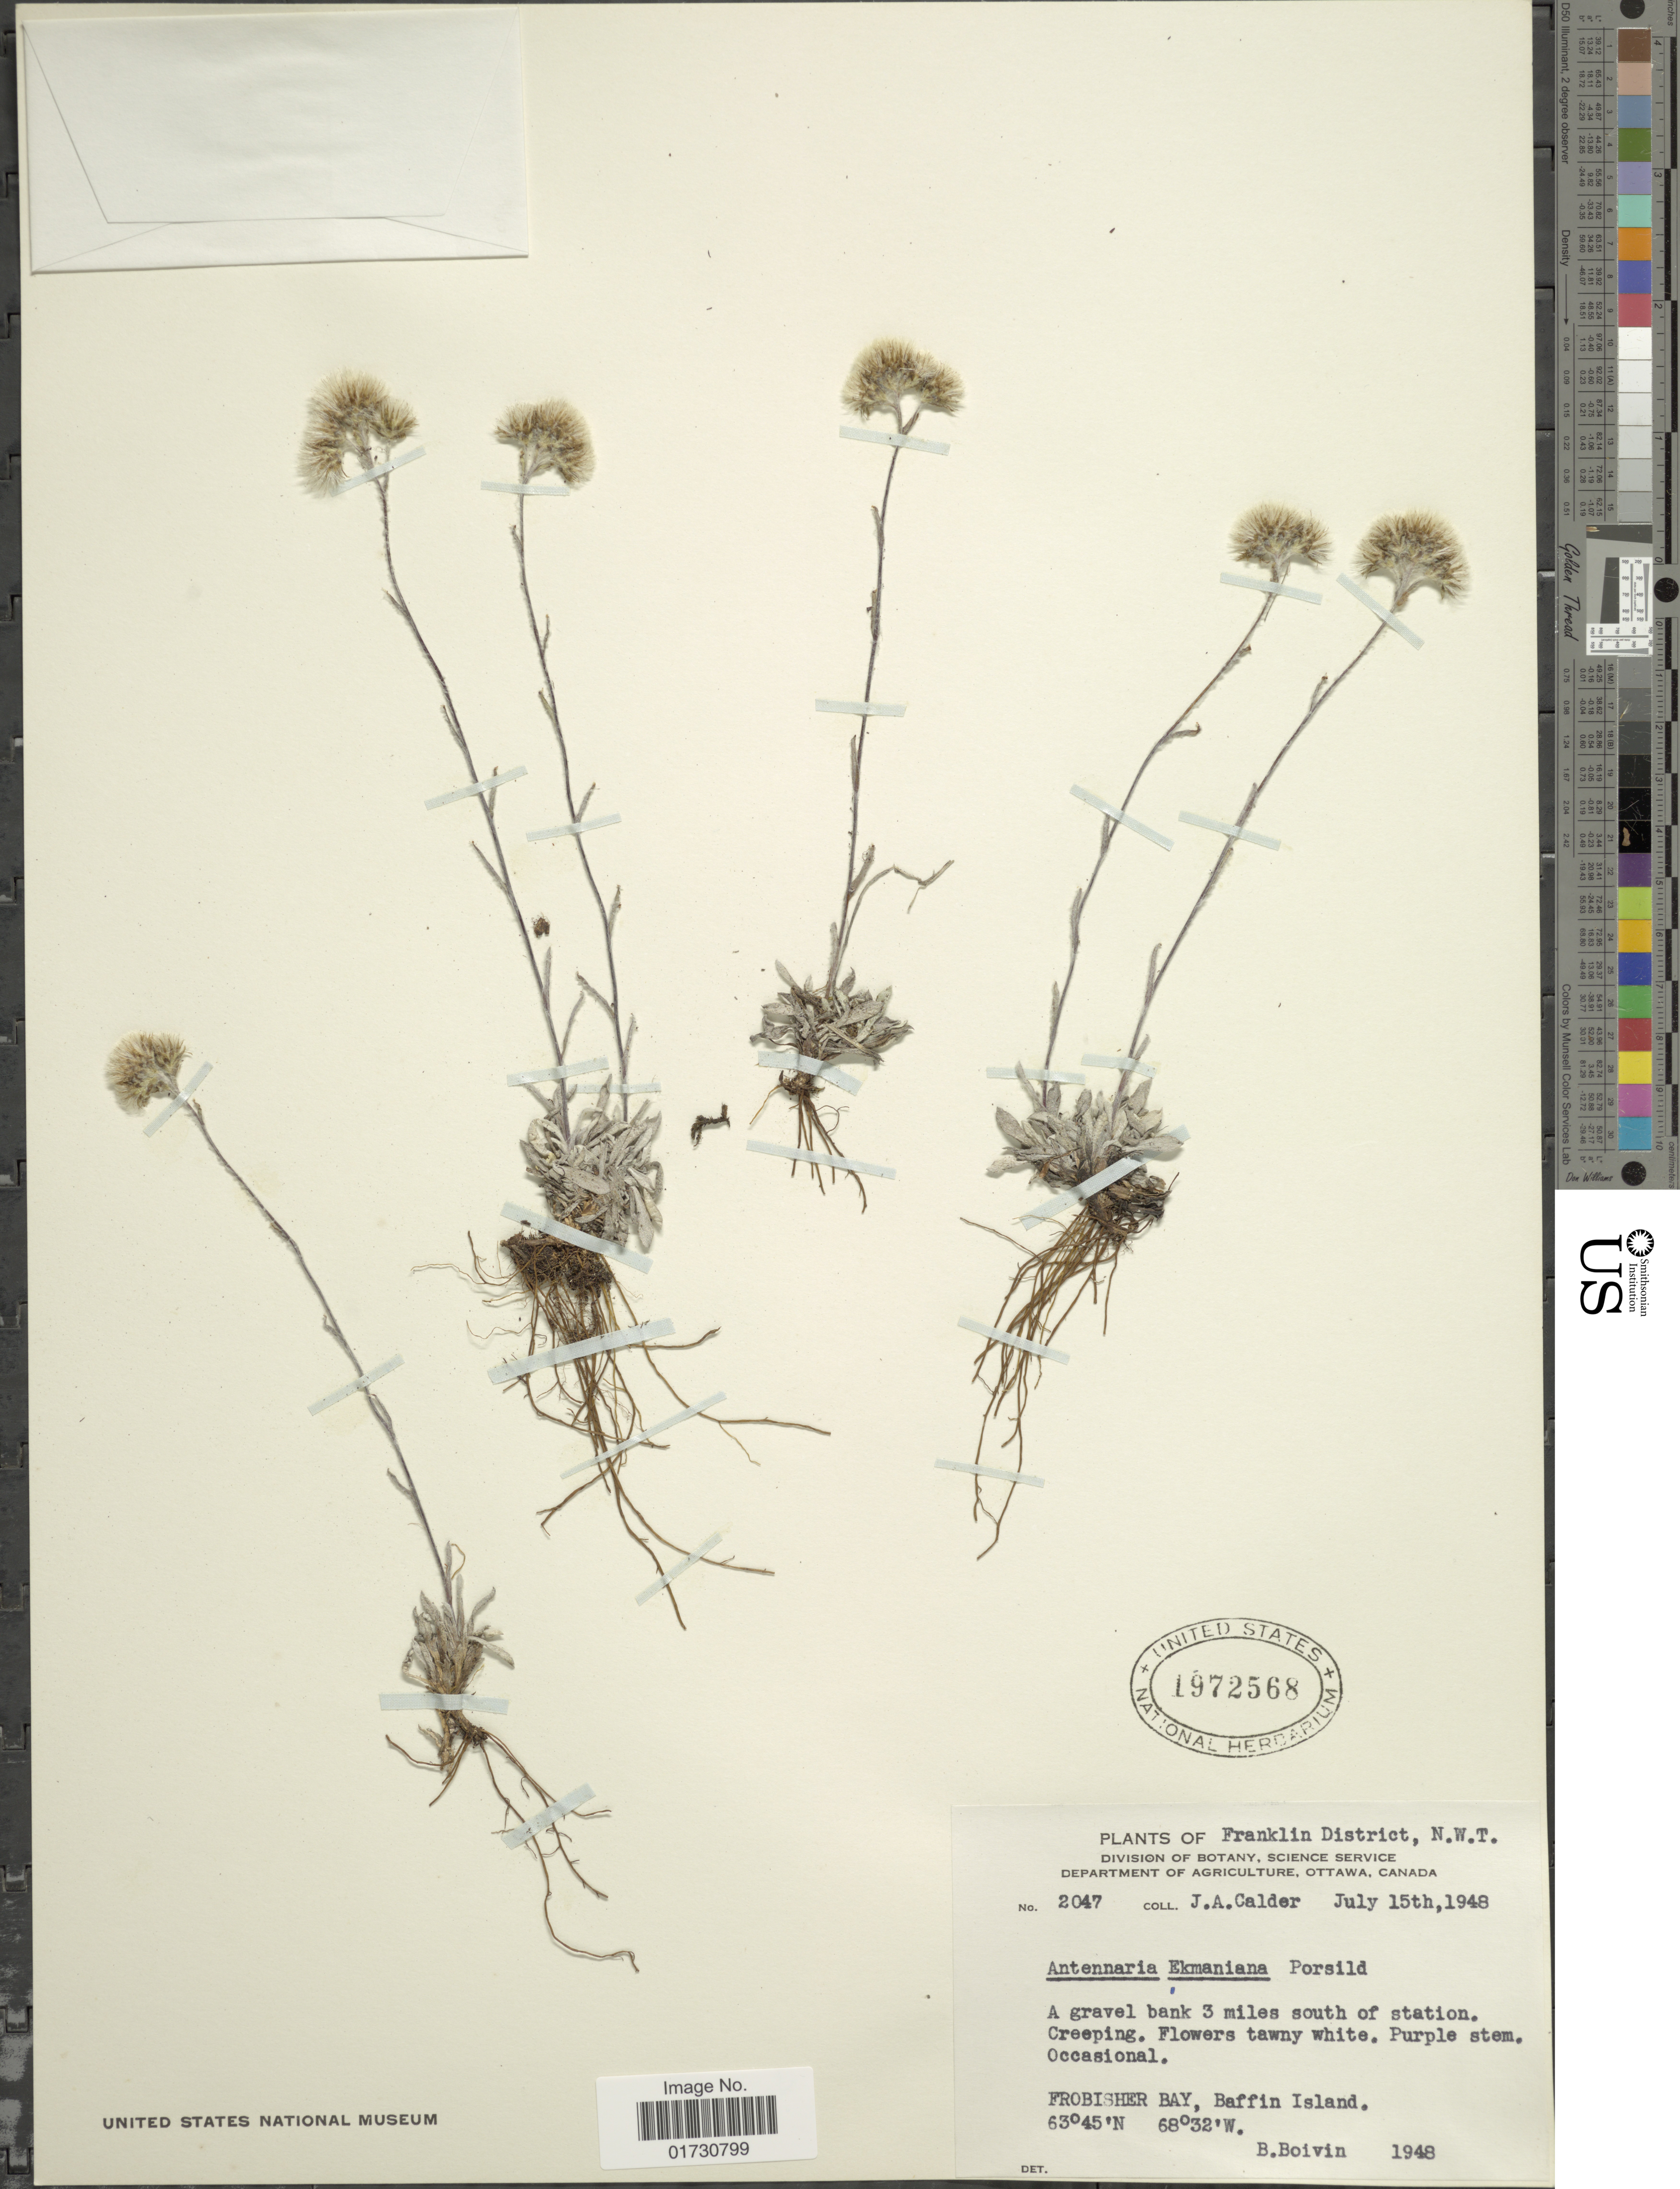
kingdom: Plantae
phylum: Tracheophyta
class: Magnoliopsida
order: Asterales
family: Asteraceae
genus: Antennaria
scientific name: Antennaria ekmaniana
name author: A.E. Porsild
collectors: J. A. Calder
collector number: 2047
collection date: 1948-07-15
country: Canada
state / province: Northwest Territories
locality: Franklin District, N. W. T., A gravel bank 3 miles south of station, Frobisher Bay, Baffin Island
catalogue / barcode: US 1972568